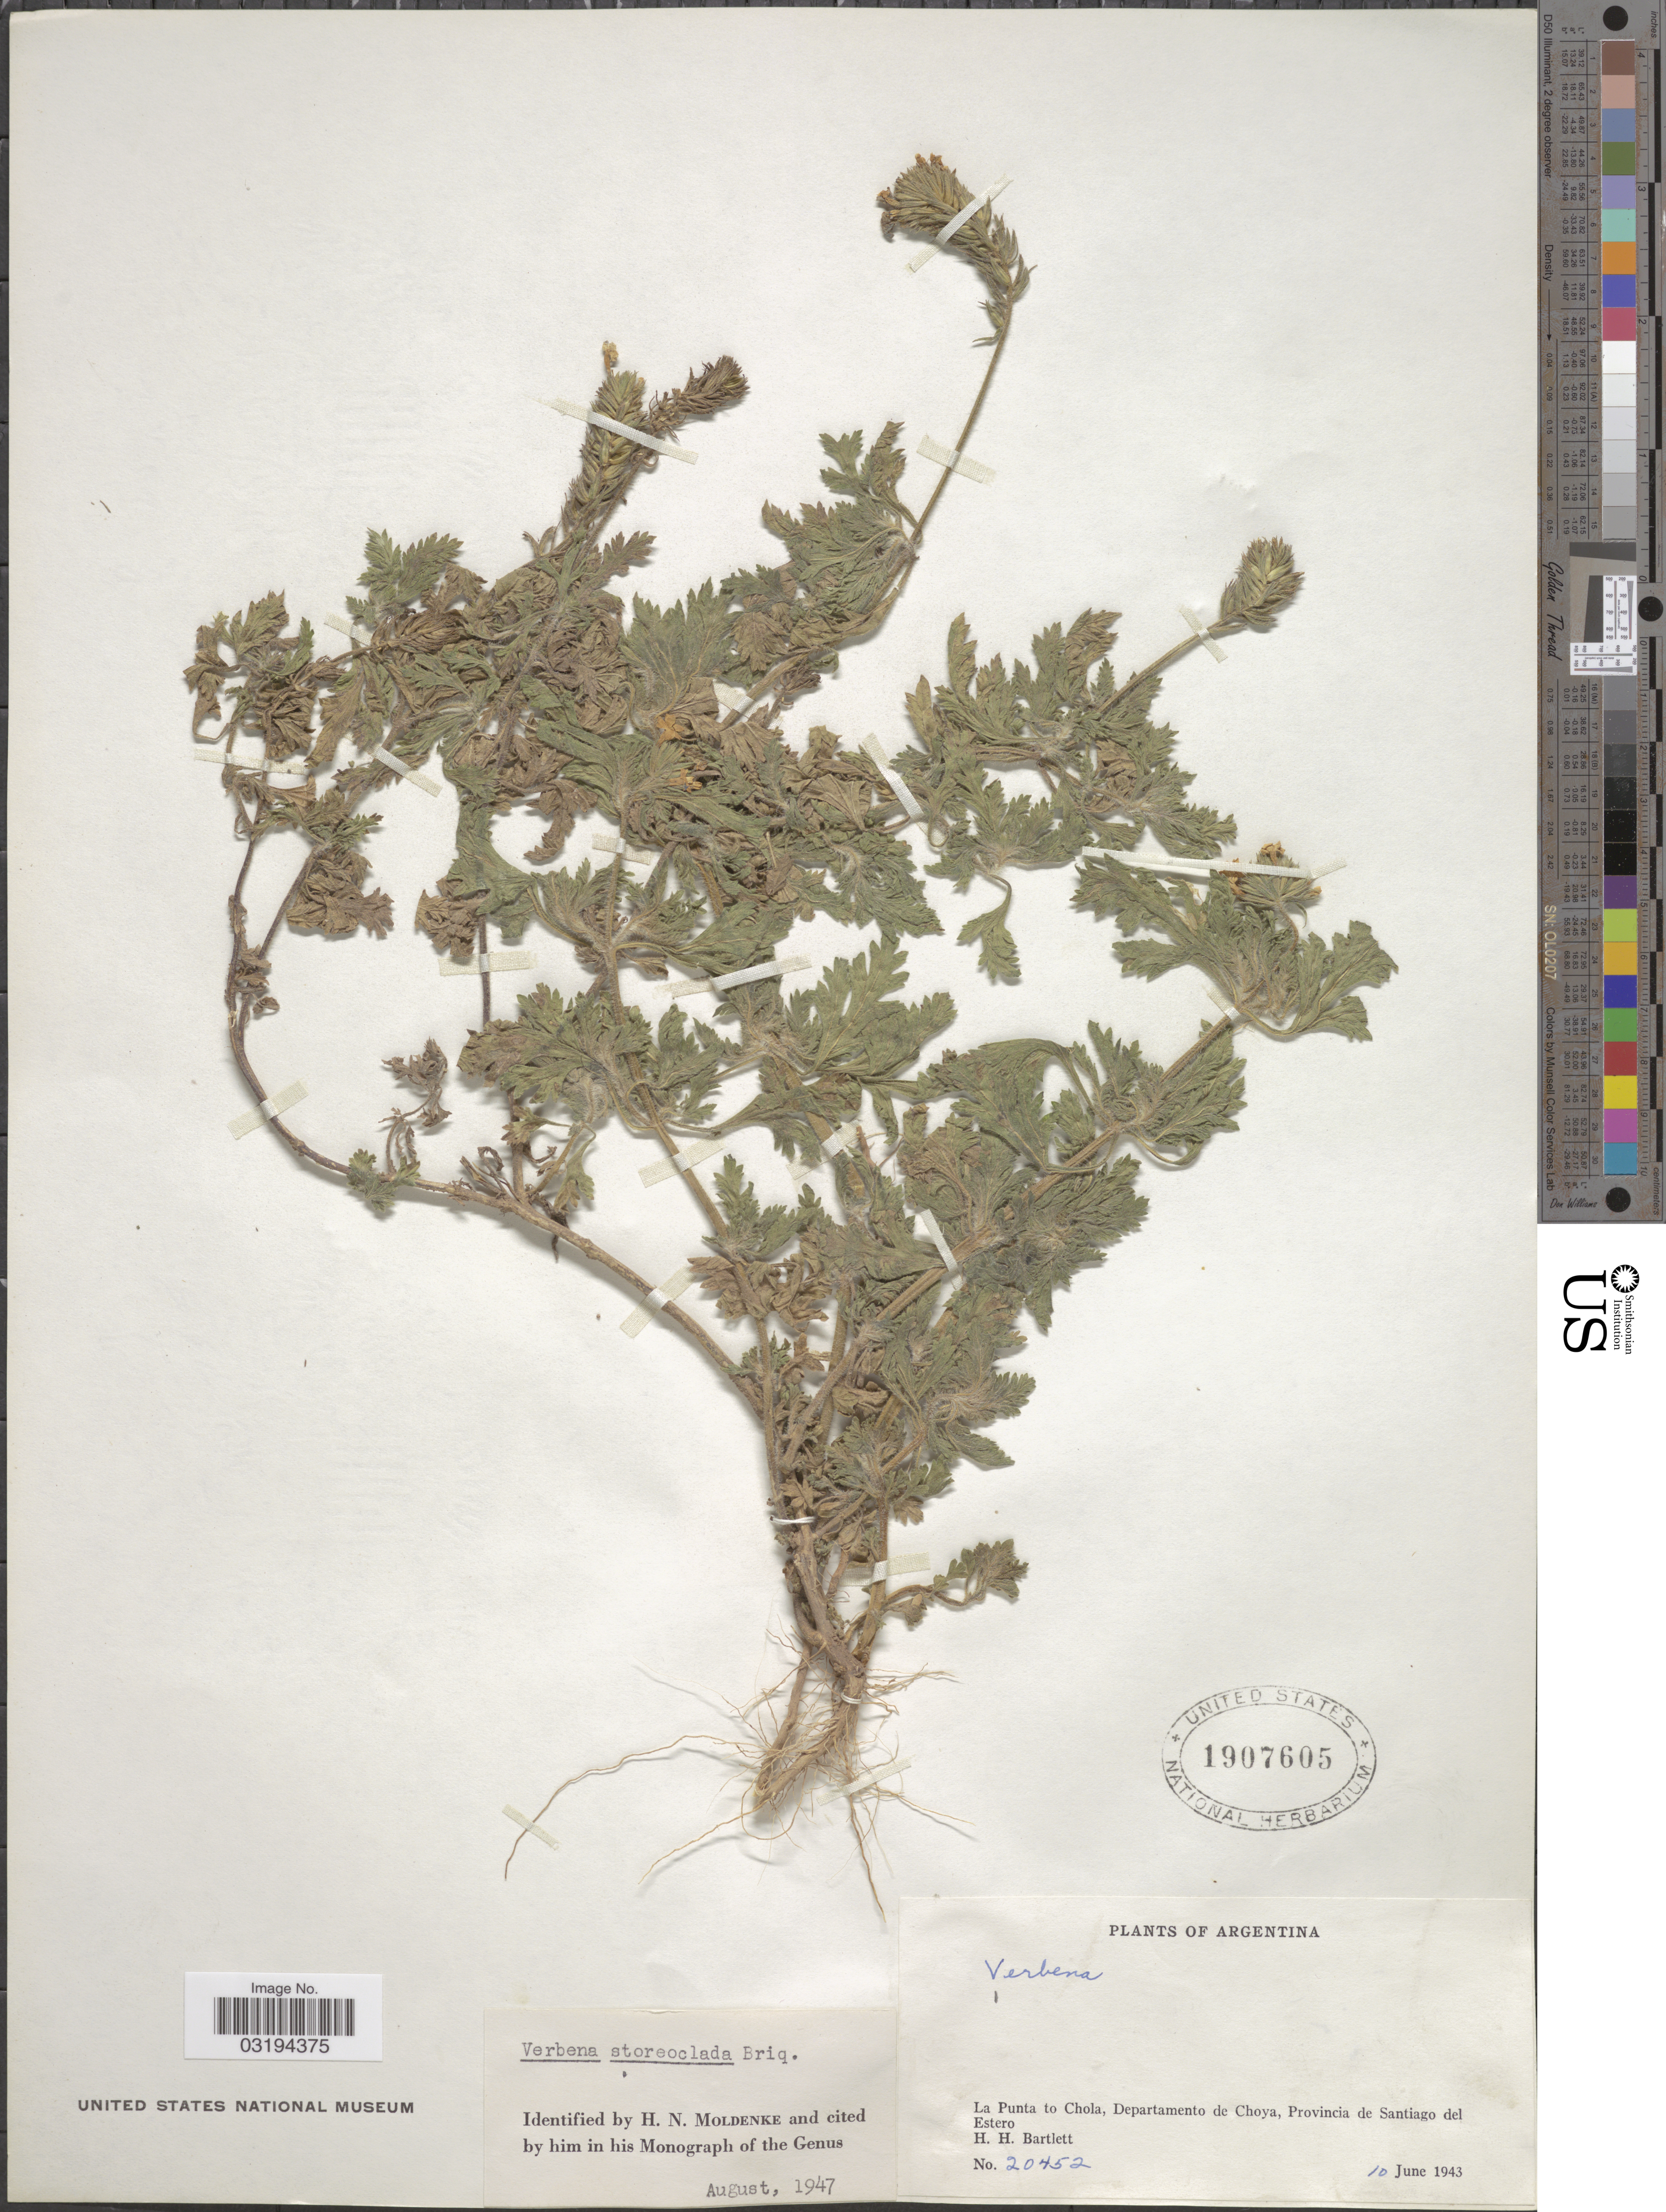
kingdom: Plantae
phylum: Tracheophyta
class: Magnoliopsida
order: Lamiales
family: Verbenaceae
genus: Verbena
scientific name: Verbena storeoclada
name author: Briq.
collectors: H. H. Bartlett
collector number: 20452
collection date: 1943-06-10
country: Argentina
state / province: Santiago del Estero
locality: La Punta do Chola, Departamento de Choya.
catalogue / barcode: US 1907605